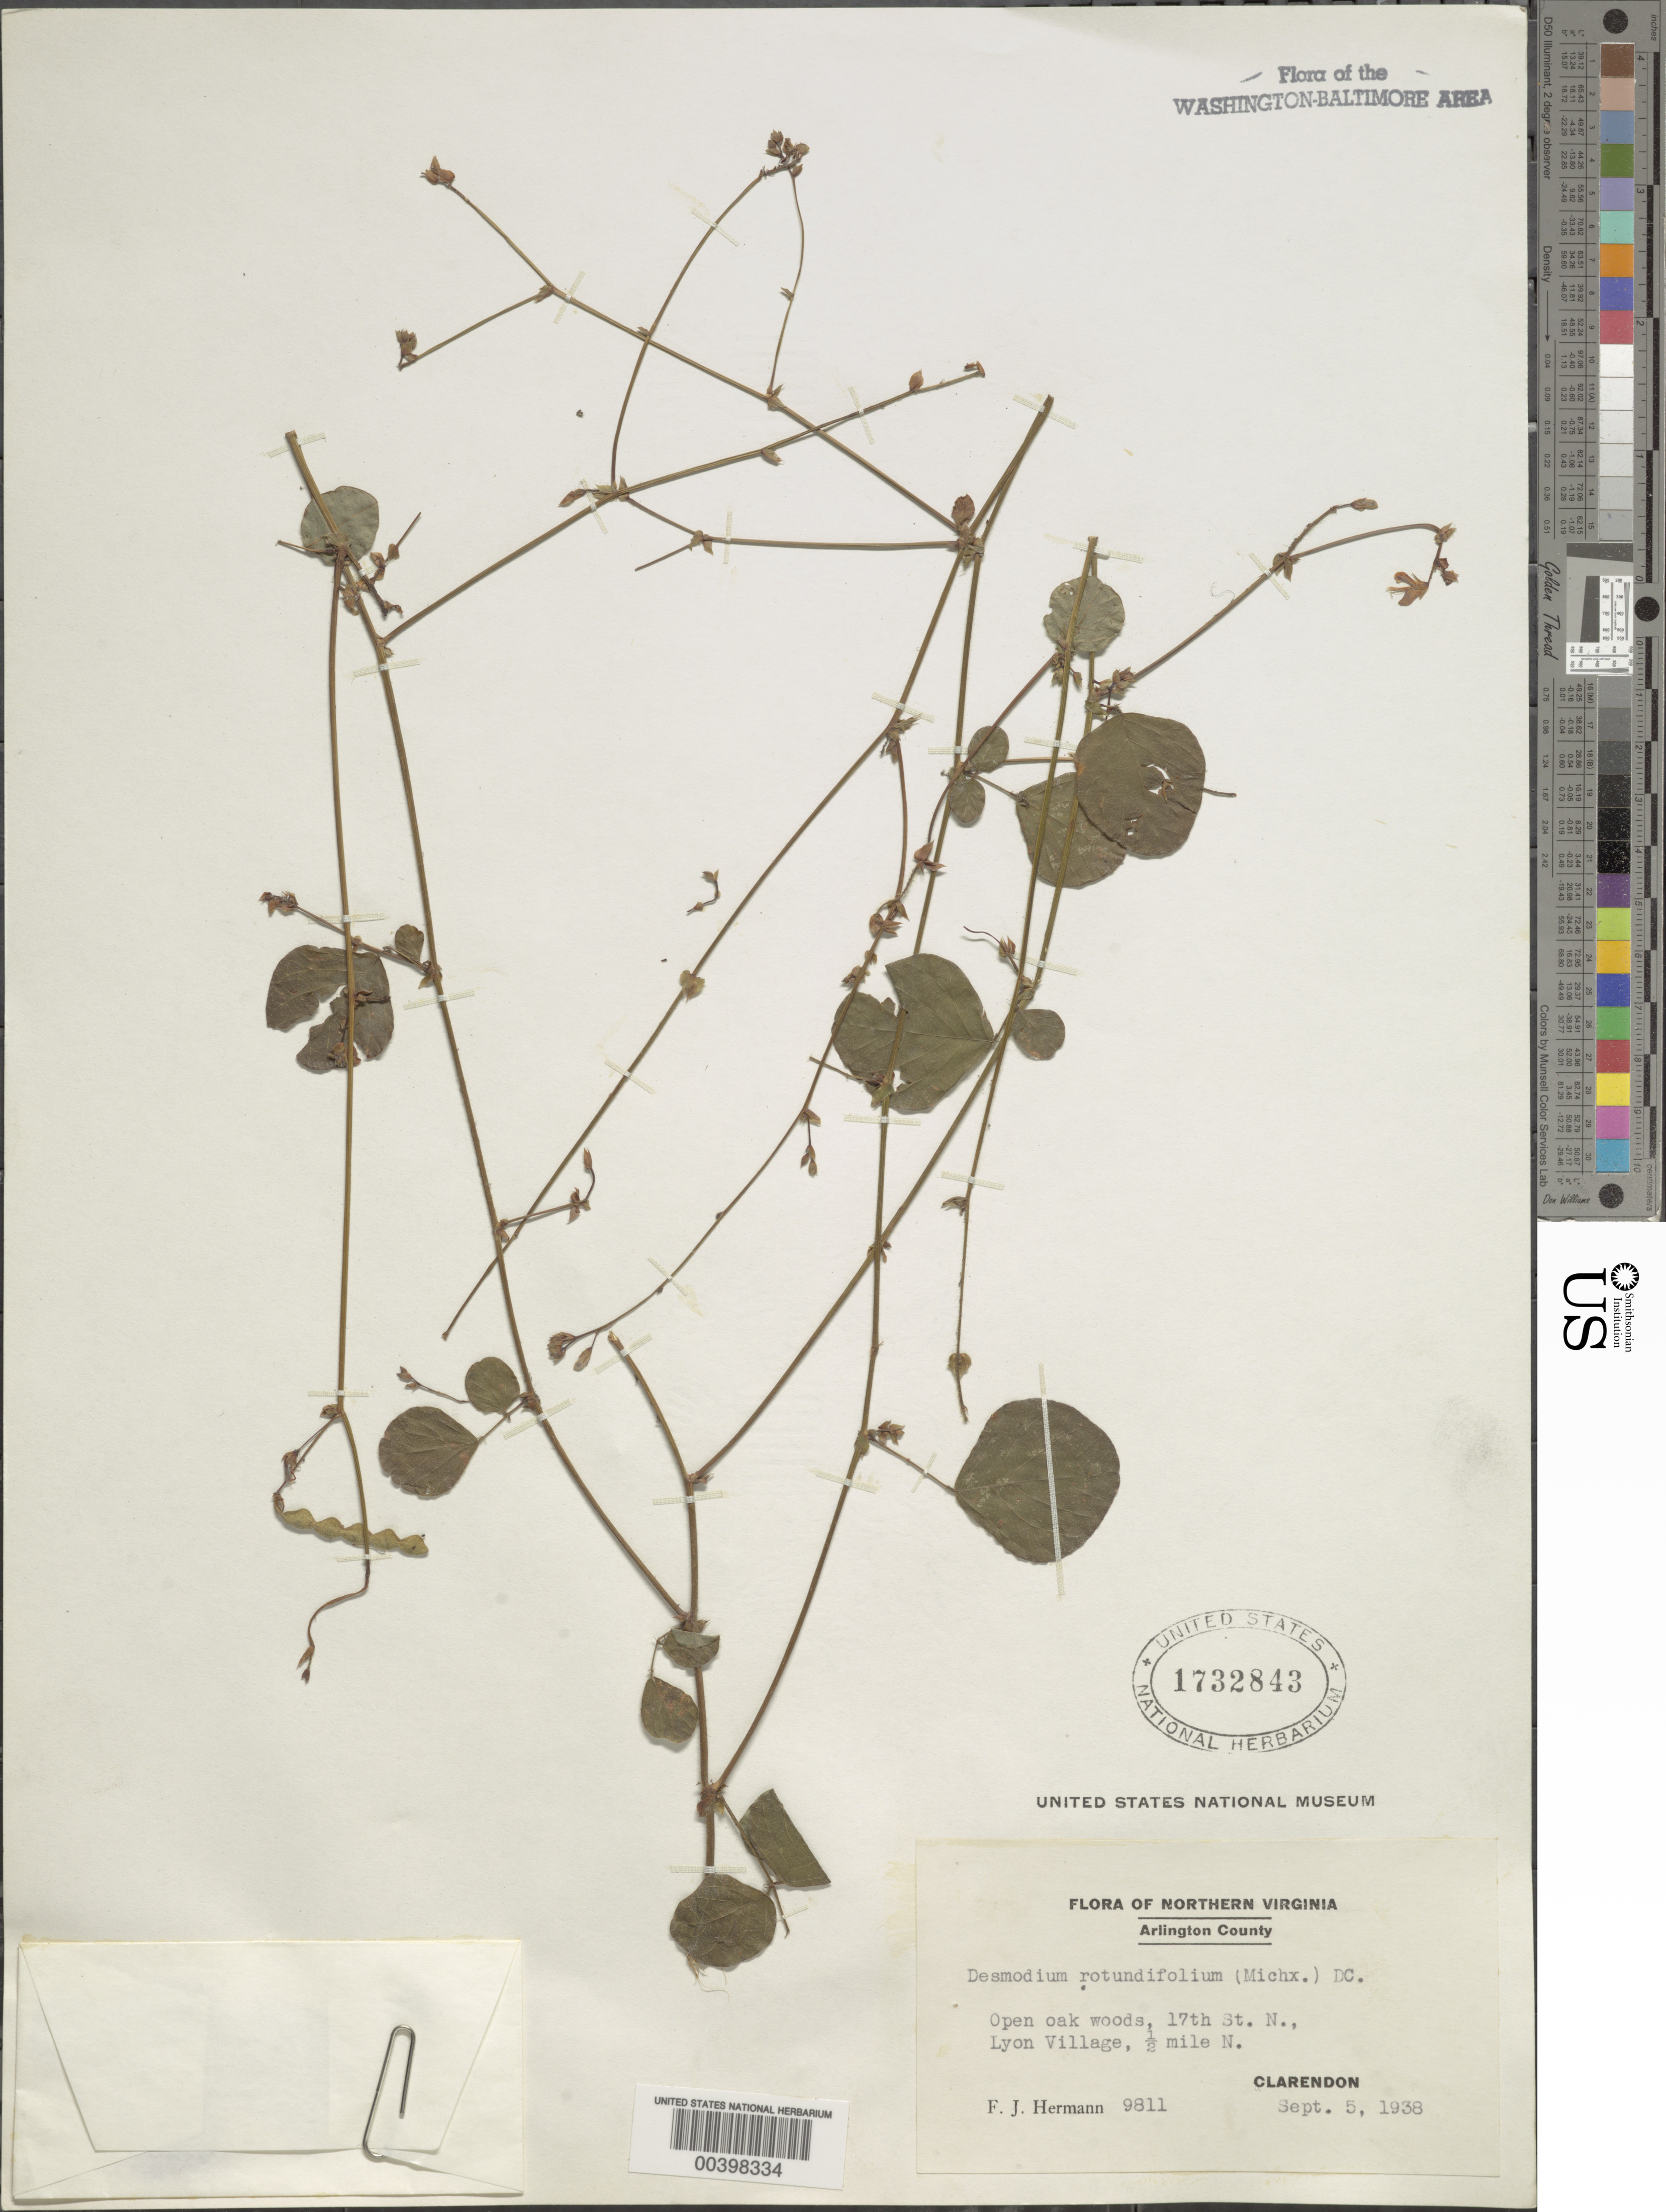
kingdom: Plantae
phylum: Tracheophyta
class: Magnoliopsida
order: Fabales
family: Fabaceae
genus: Desmodium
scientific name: Desmodium rotundifolium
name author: DC.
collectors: F. J. Hermann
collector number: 9811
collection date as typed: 05 Sep 1938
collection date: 1938-09-05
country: United States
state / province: Virginia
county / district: Arlington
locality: Clarendon, north Lyon Village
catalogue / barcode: US 1732843